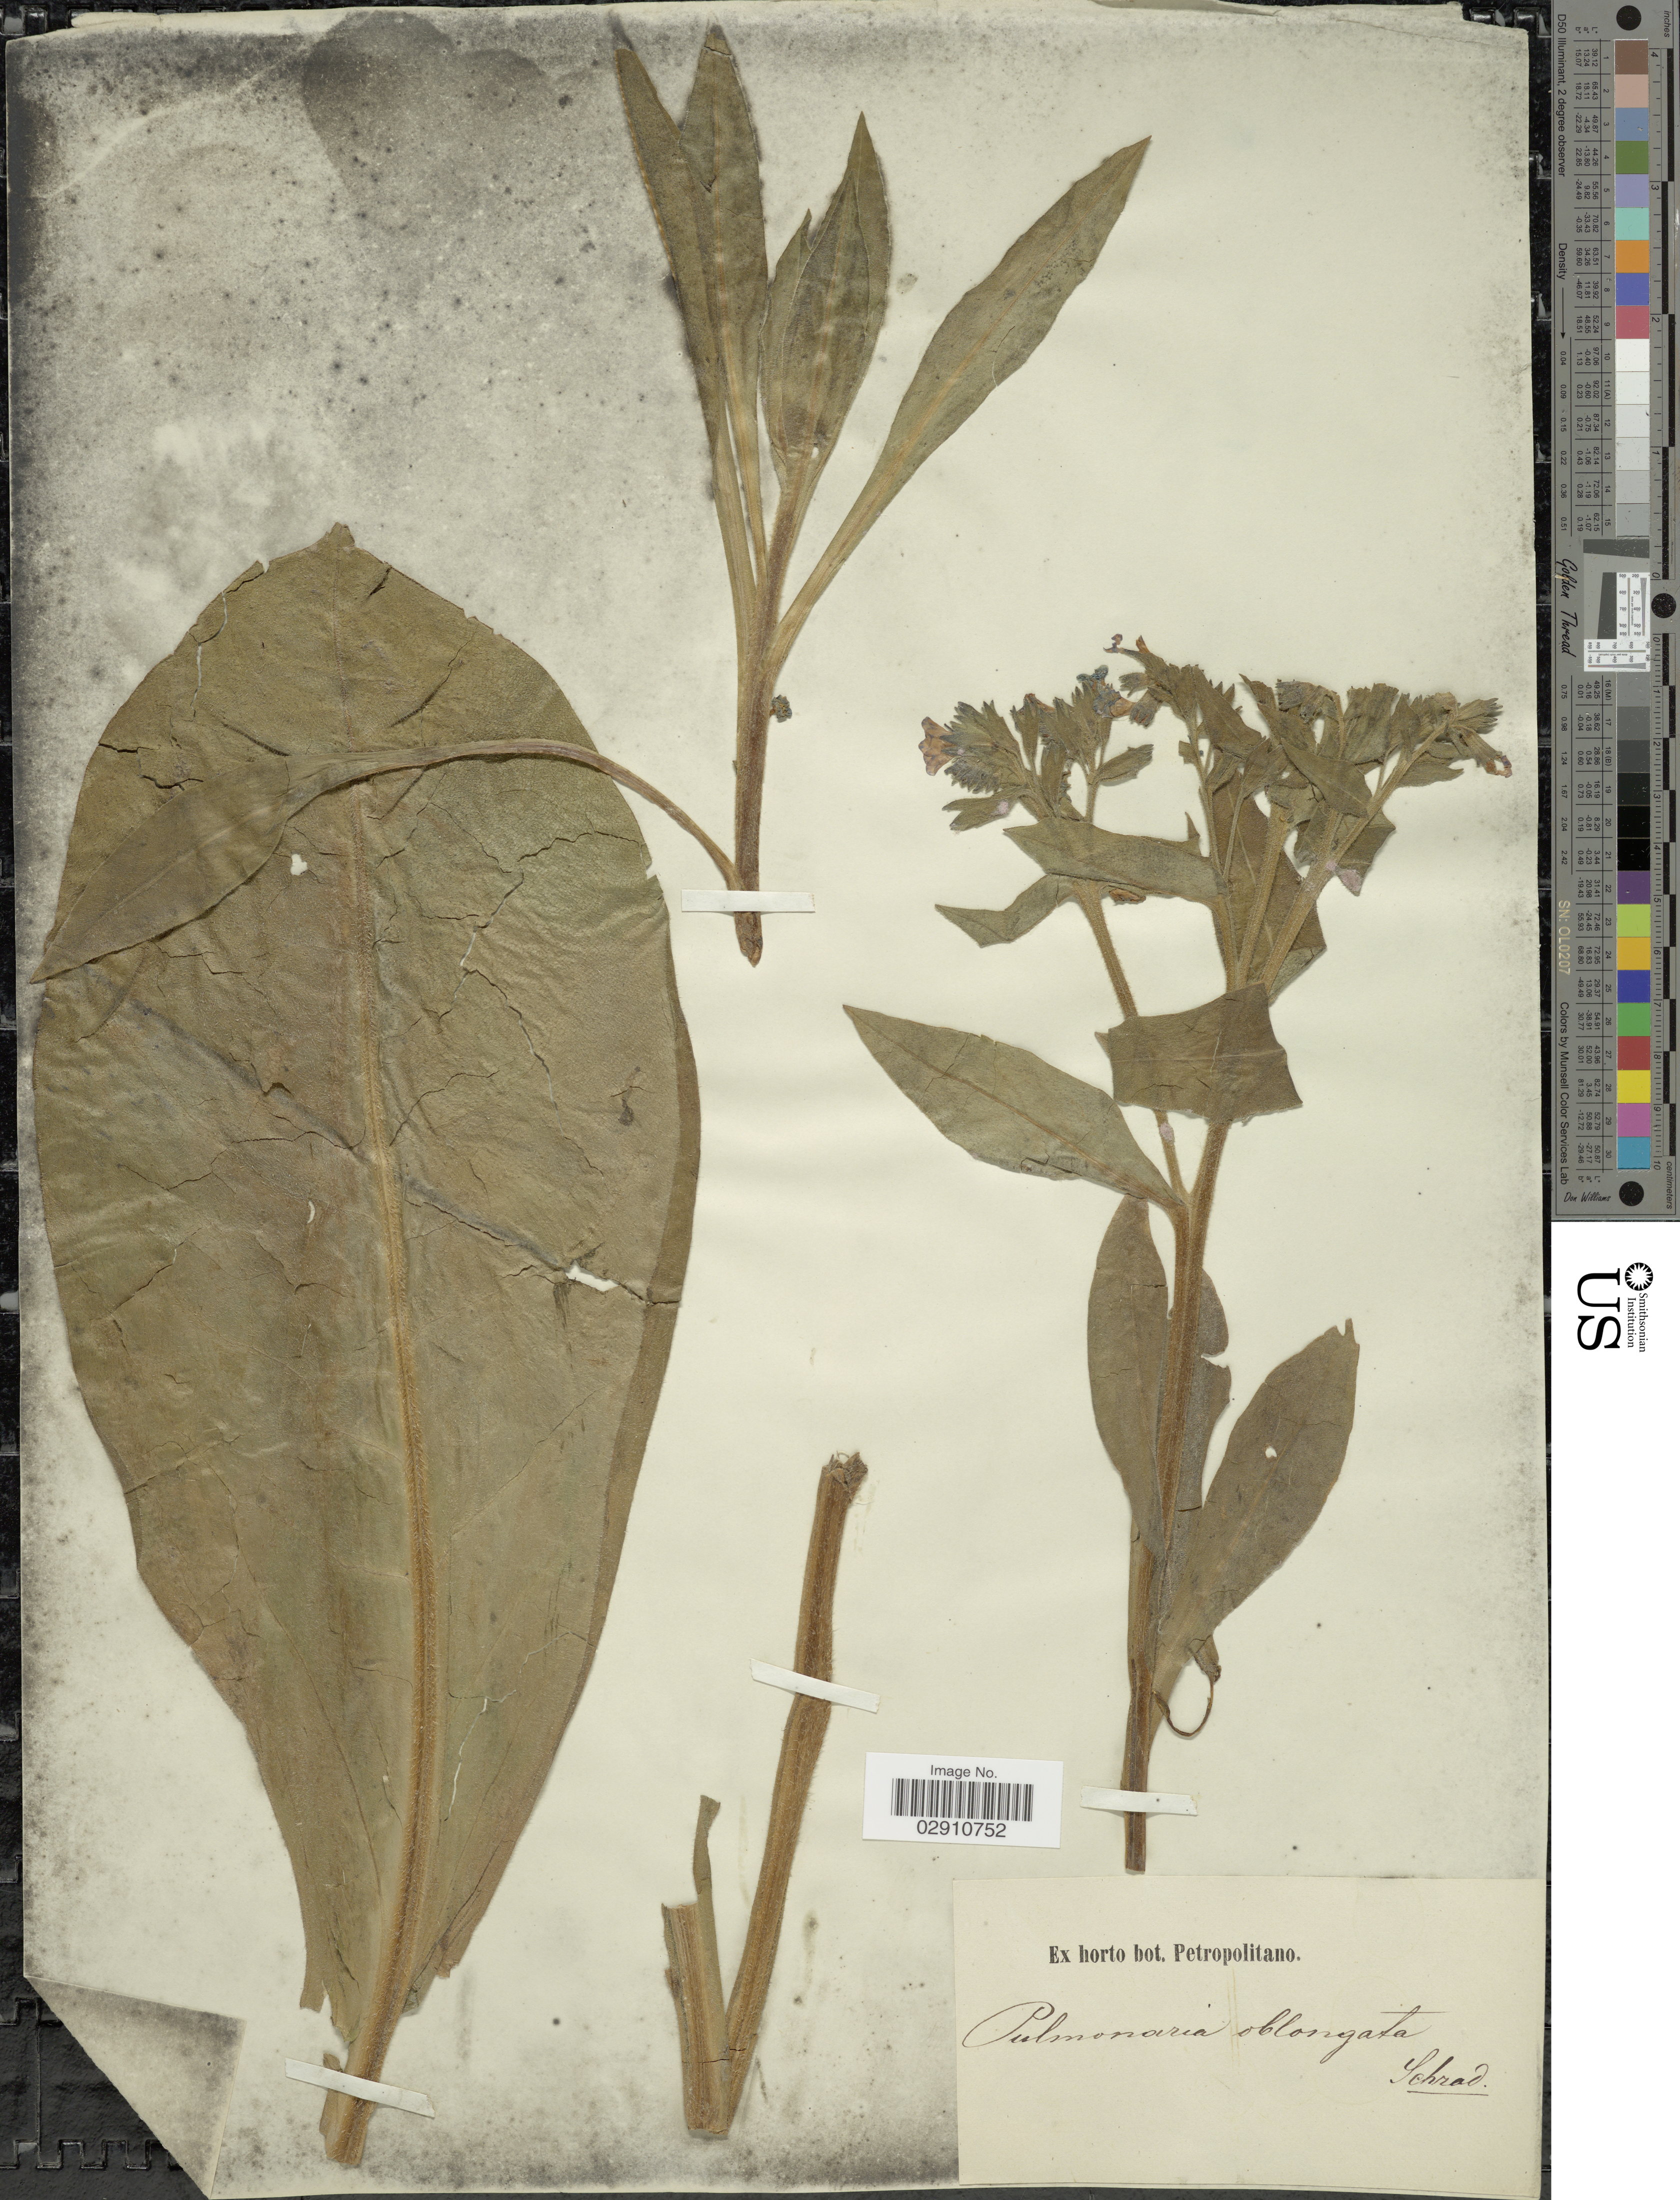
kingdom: Plantae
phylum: Tracheophyta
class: Magnoliopsida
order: Boraginales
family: Boraginaceae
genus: Pulmonaria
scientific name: Pulmonaria oblongata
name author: Schrad. ex Roem. & Schult.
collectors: ex Horto Bot. Petropolitano